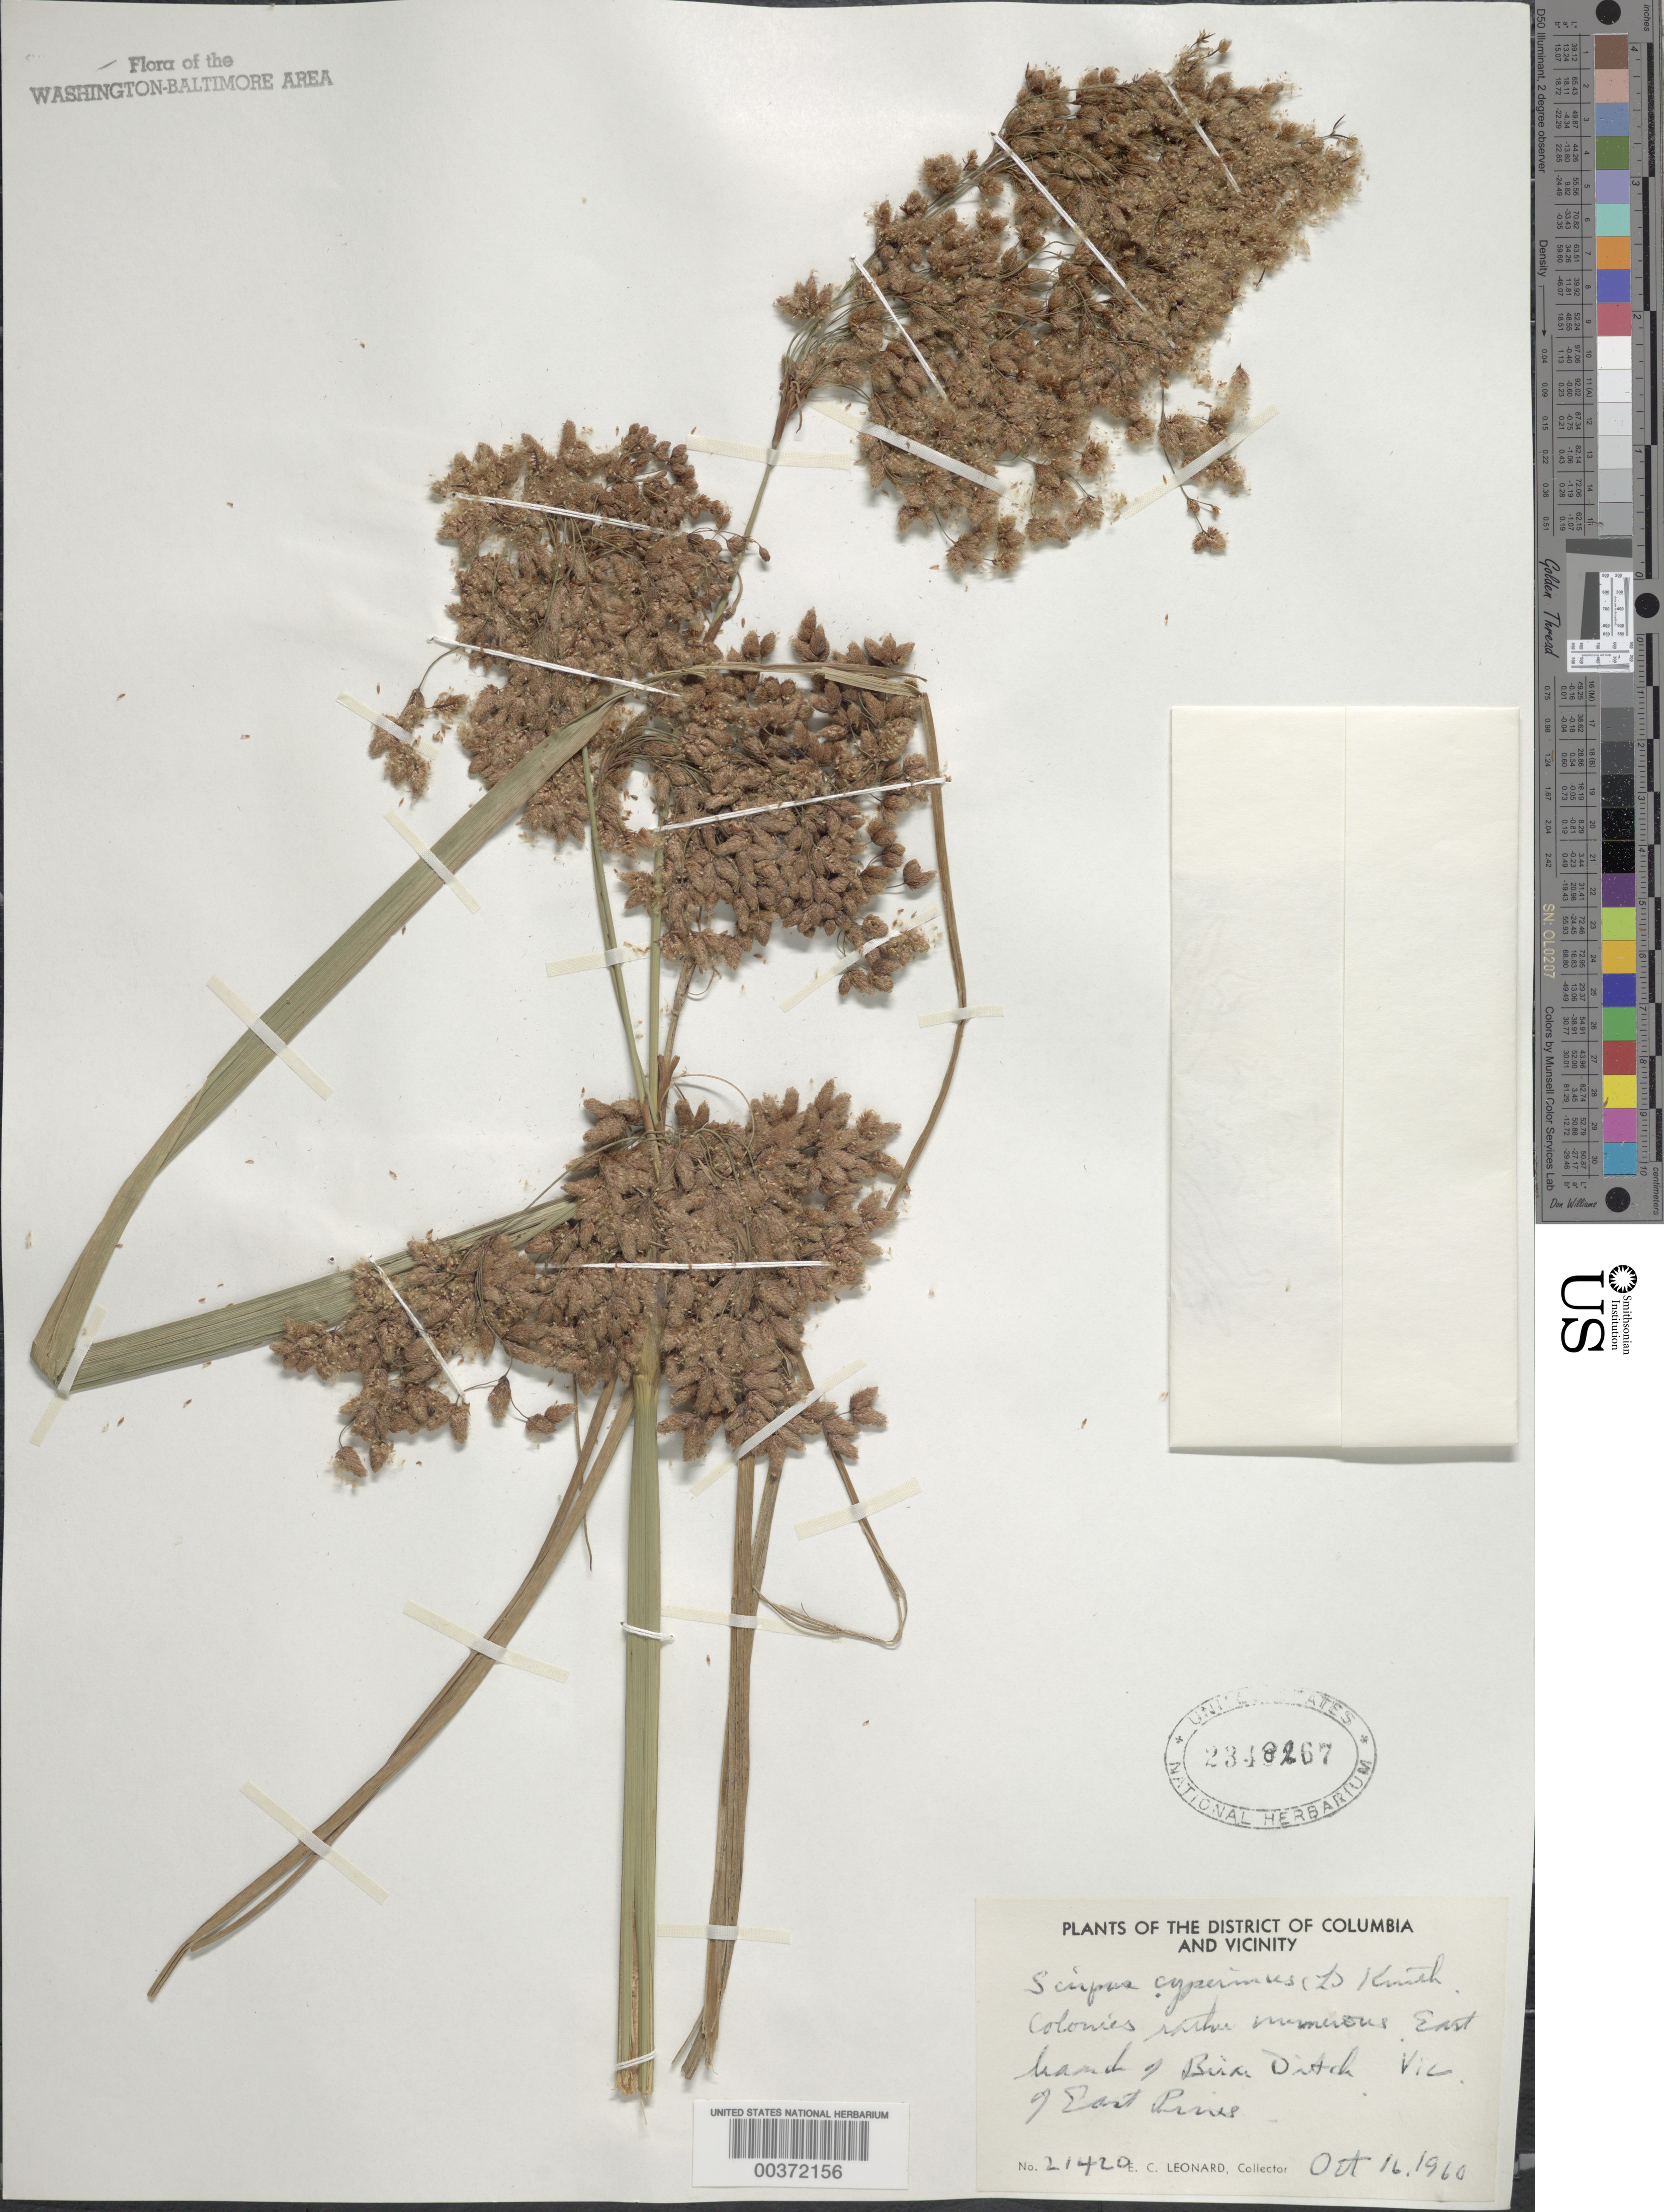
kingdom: Plantae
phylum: Tracheophyta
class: Liliopsida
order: Poales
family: Cyperaceae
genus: Scirpus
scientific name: Scirpus cyperinus (L.) Kunth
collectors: E. C. Leonard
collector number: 21420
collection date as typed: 16 Oct 1960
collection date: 1960-10-16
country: United States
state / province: Maryland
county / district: Prince George's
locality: Briar Ditch, East Pines vicinity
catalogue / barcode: US 2348267